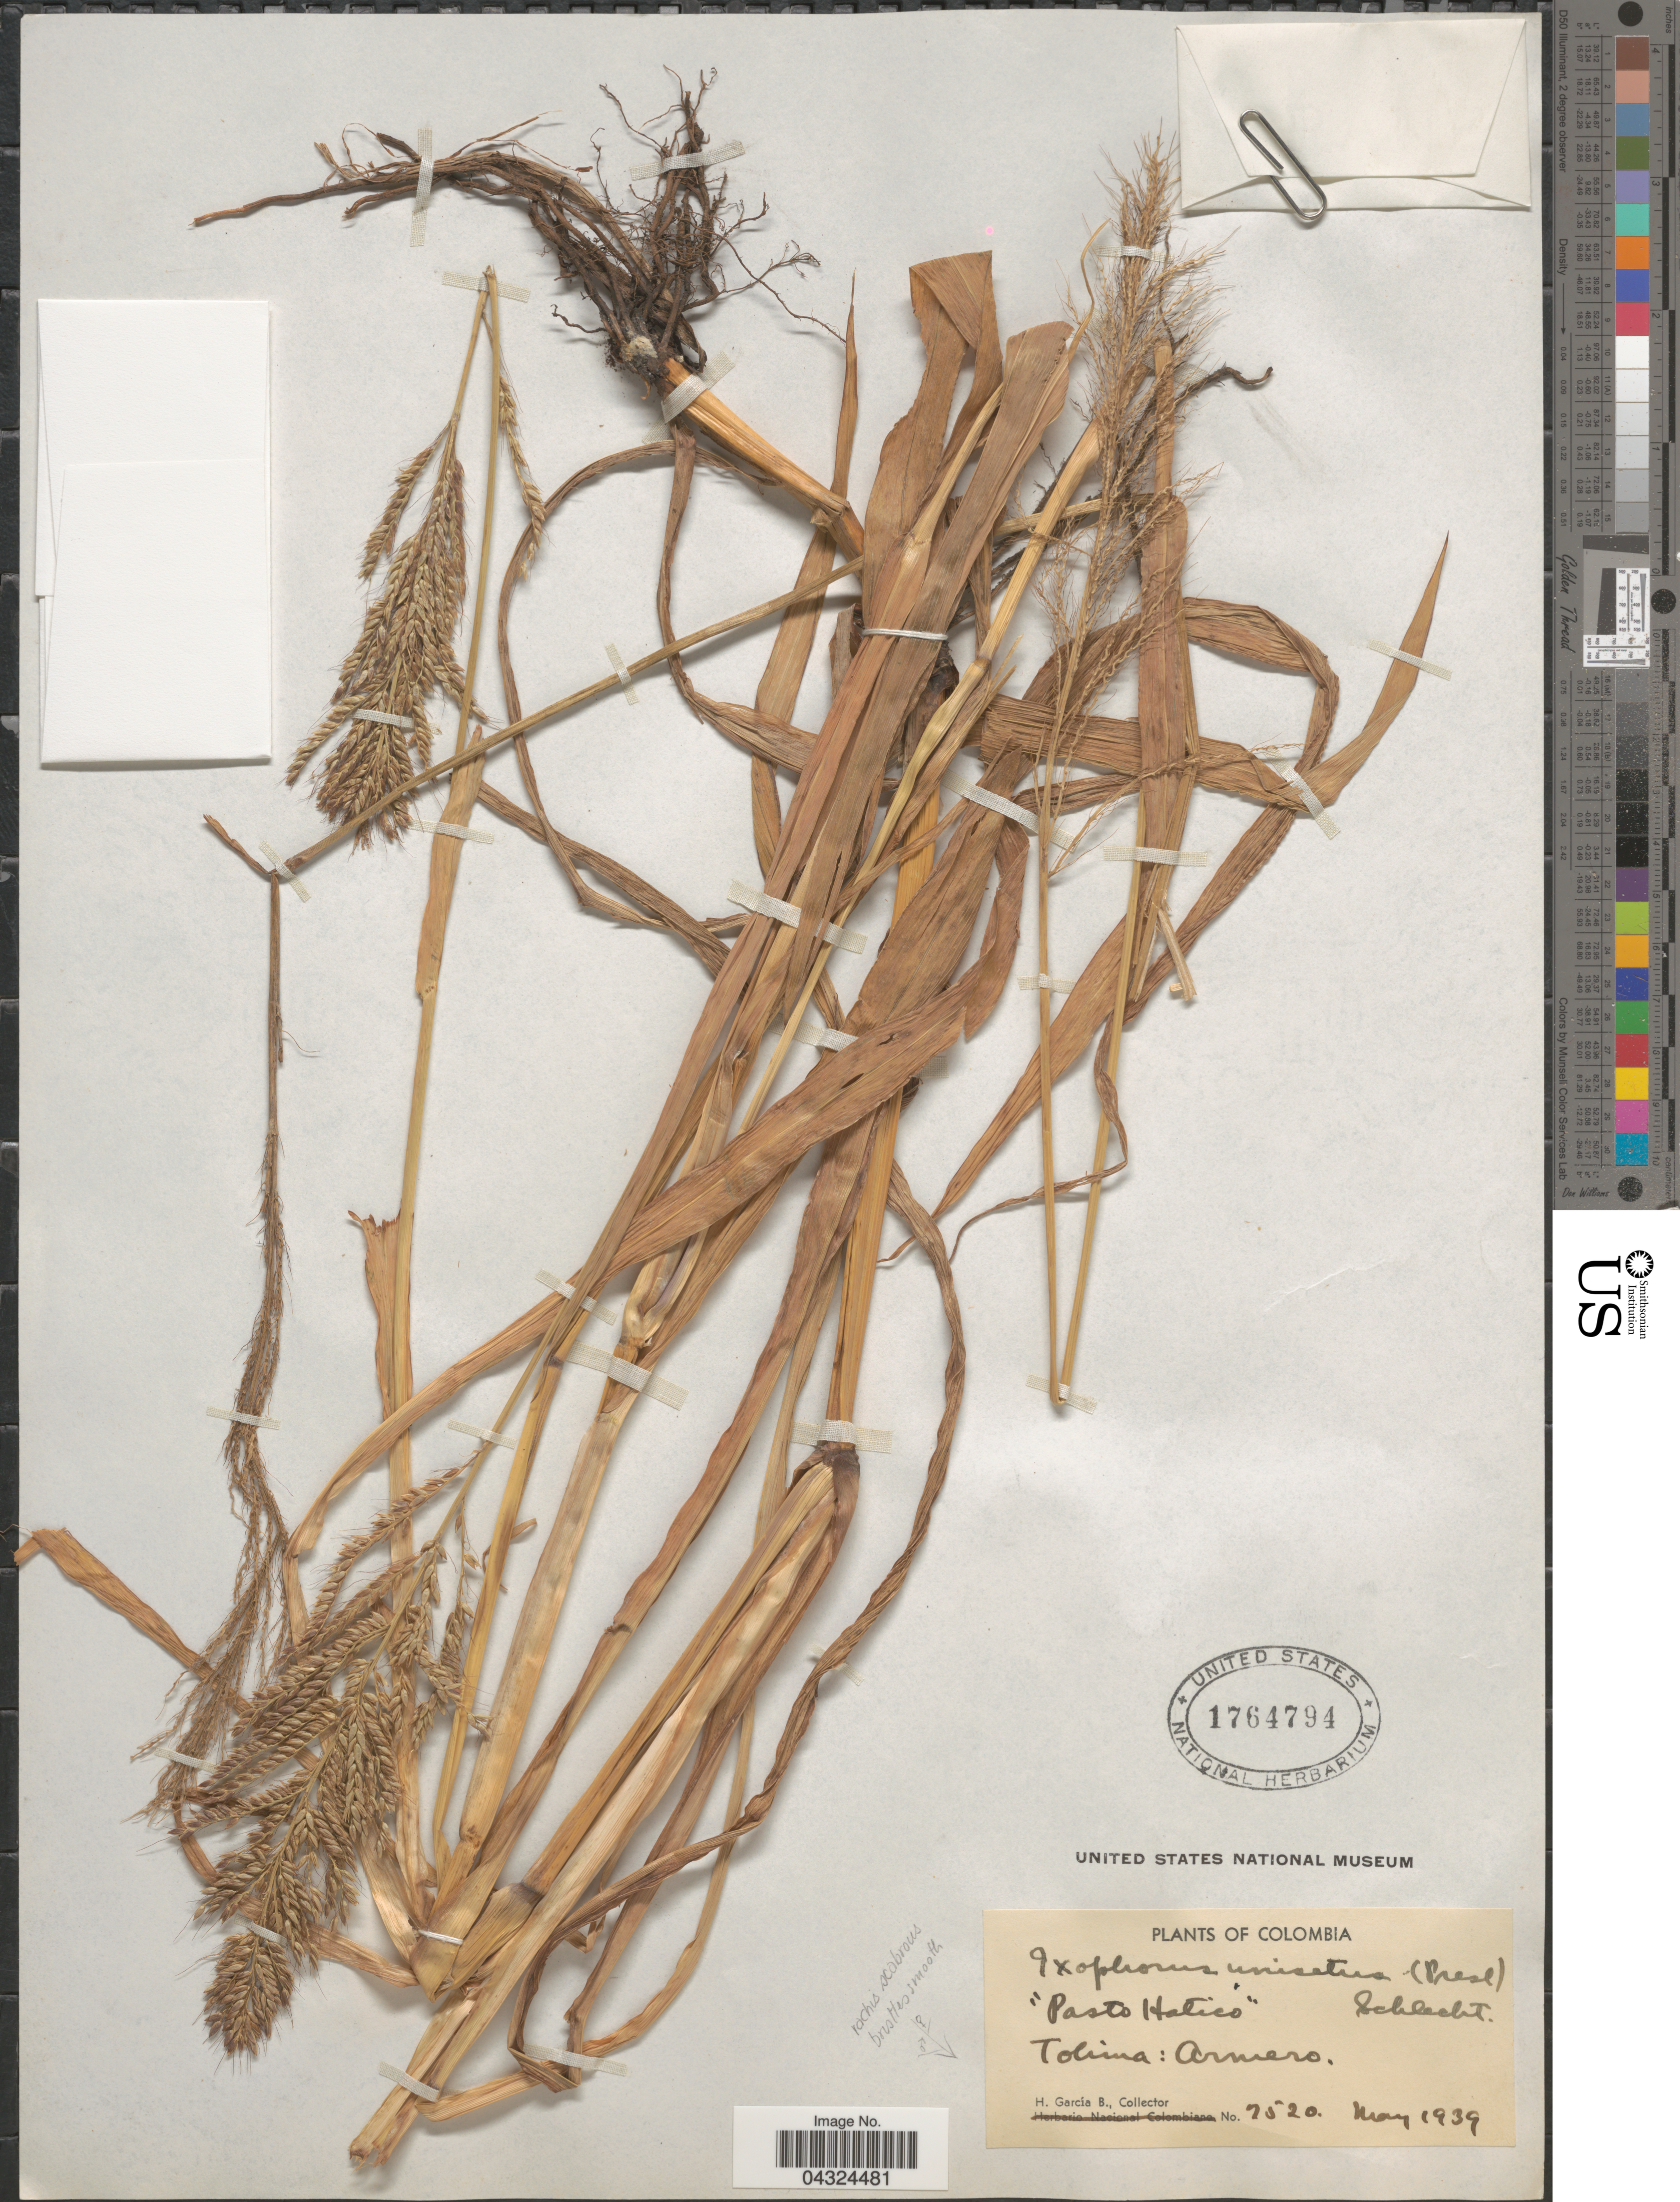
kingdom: Plantae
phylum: Tracheophyta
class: Liliopsida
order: Poales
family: Poaceae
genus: Ixophorus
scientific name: Ixophorus unisetus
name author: (J. Presl) Schltdl.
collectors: H. García B.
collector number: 7520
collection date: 1939-05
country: Colombia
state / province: Tolima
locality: Armero.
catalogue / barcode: US 1764794